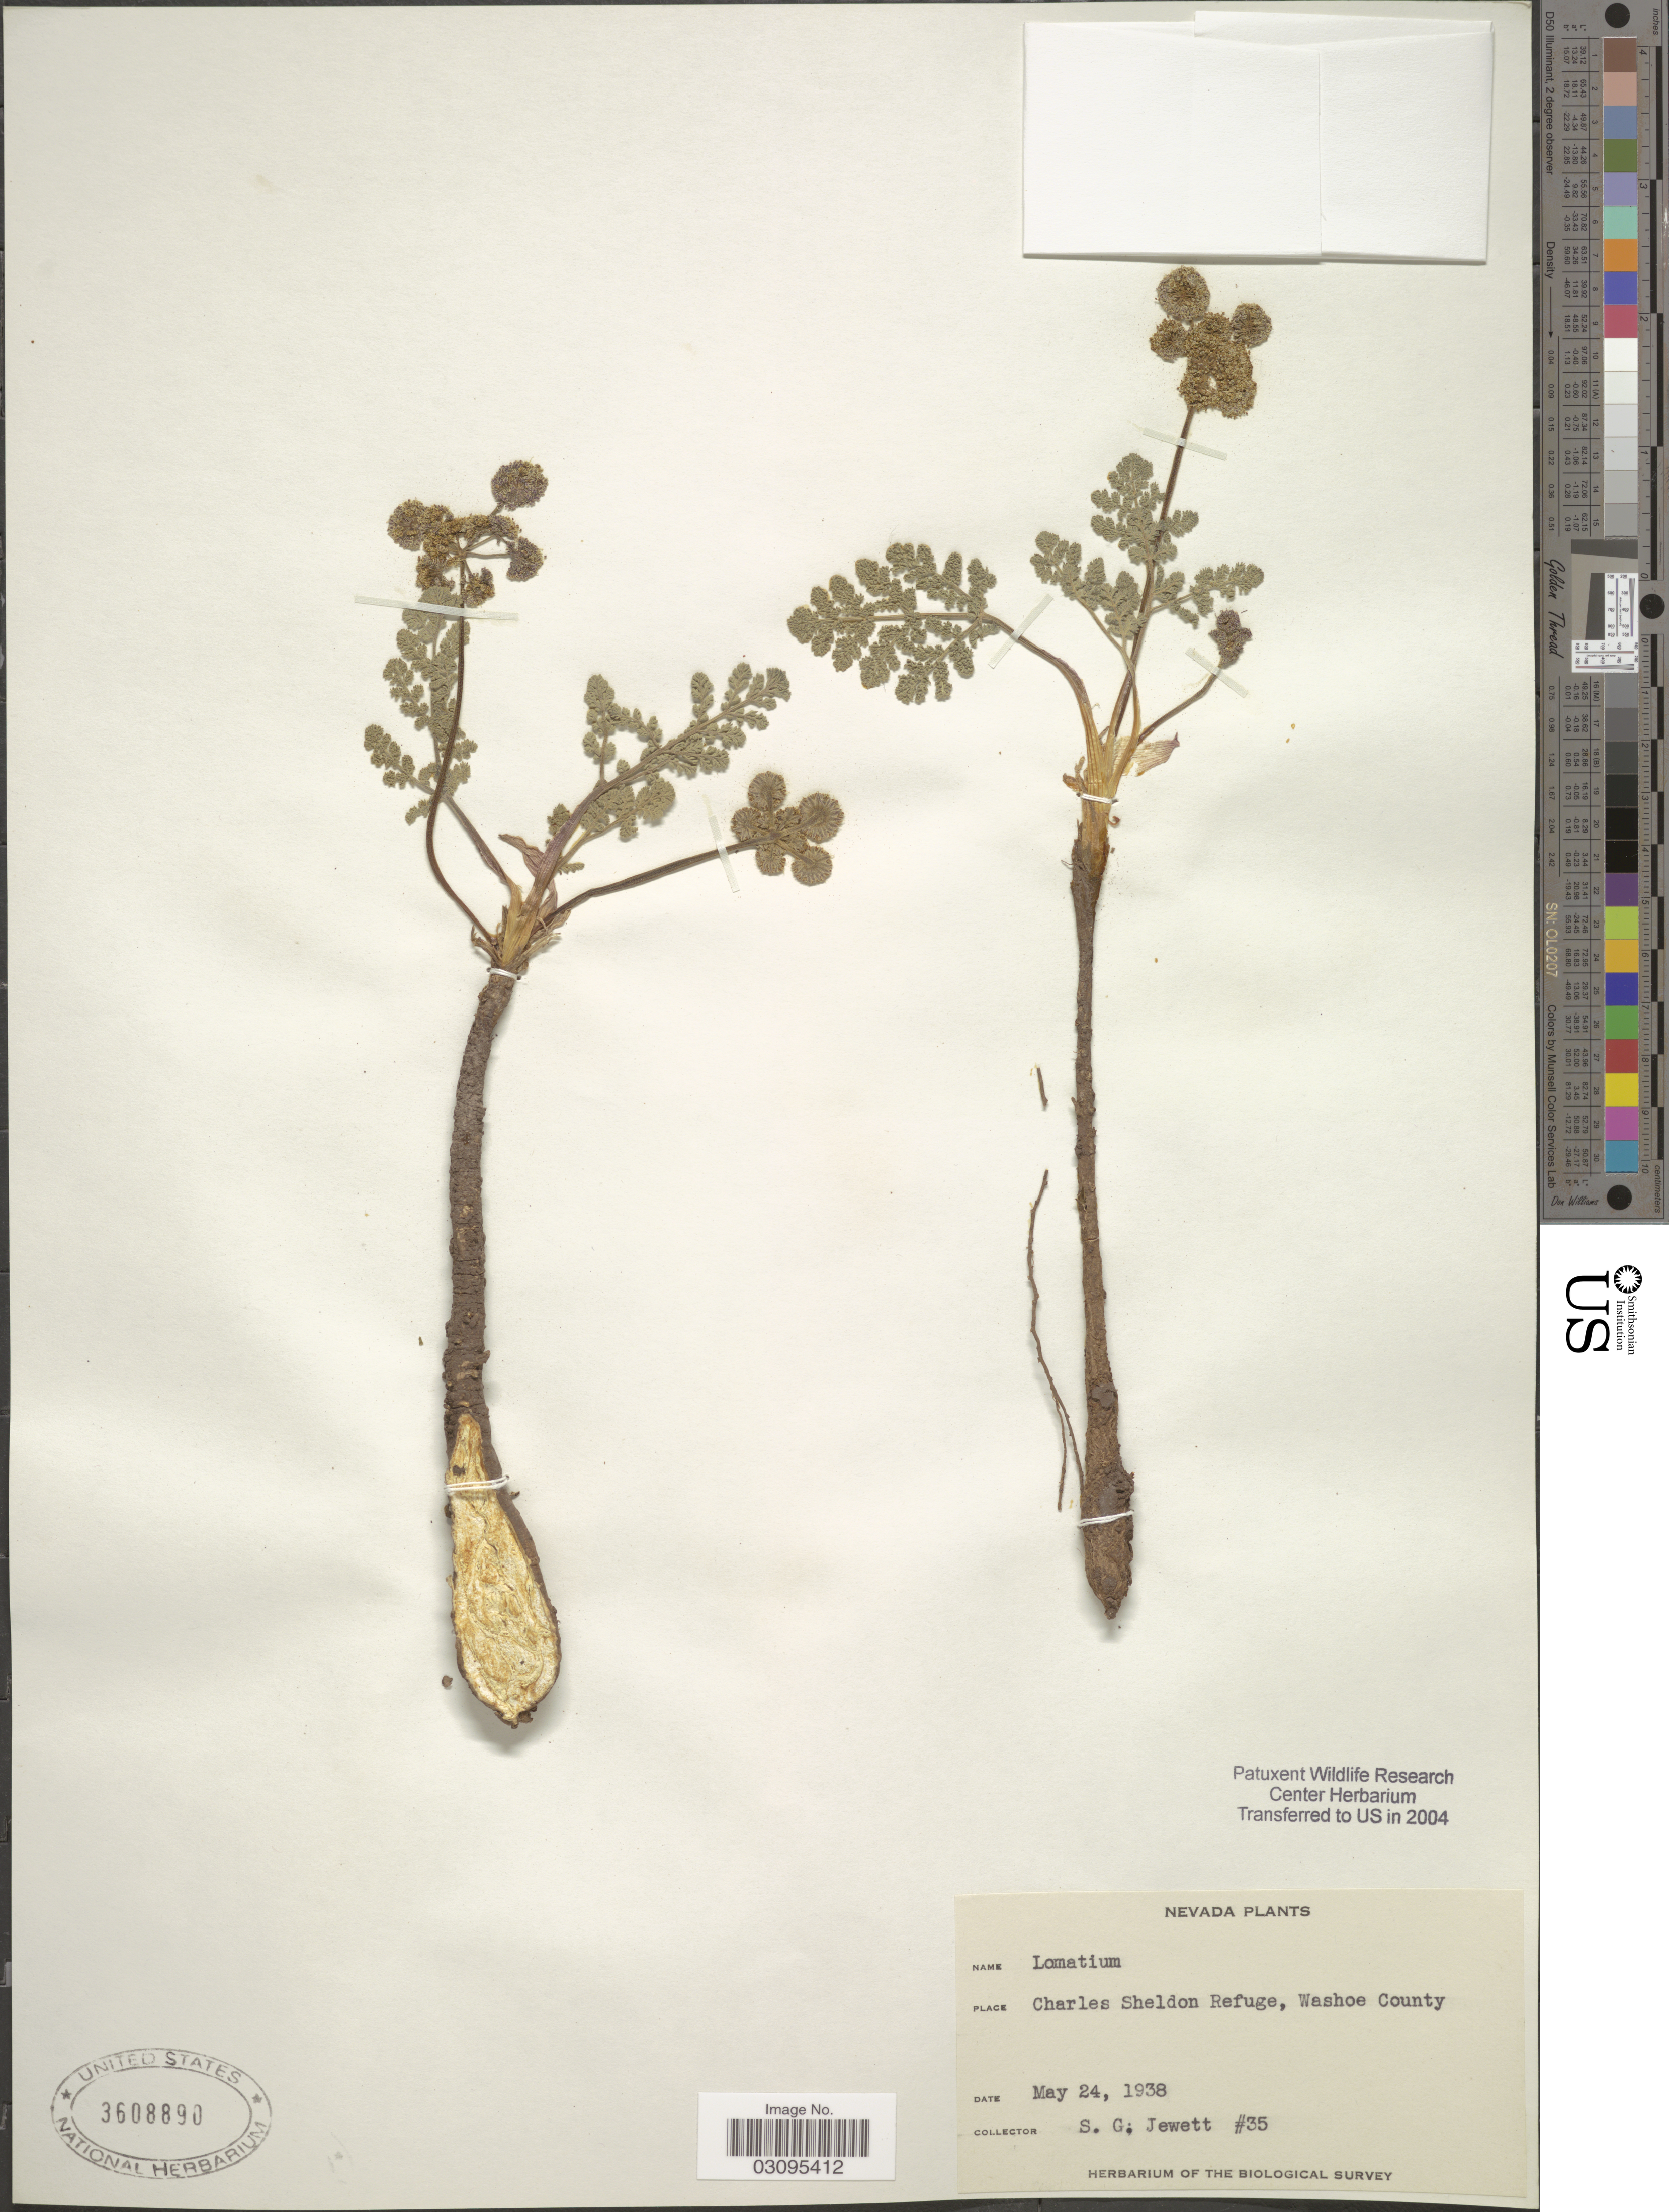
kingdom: Plantae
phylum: Tracheophyta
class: Magnoliopsida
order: Apiales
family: Apiaceae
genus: Lomatium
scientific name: Lomatium sp.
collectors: S. Jewett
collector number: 35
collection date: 1938-05-24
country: United States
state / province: Nevada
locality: Charles Sheldon Refuge, Washoe County.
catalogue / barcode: US 3608890